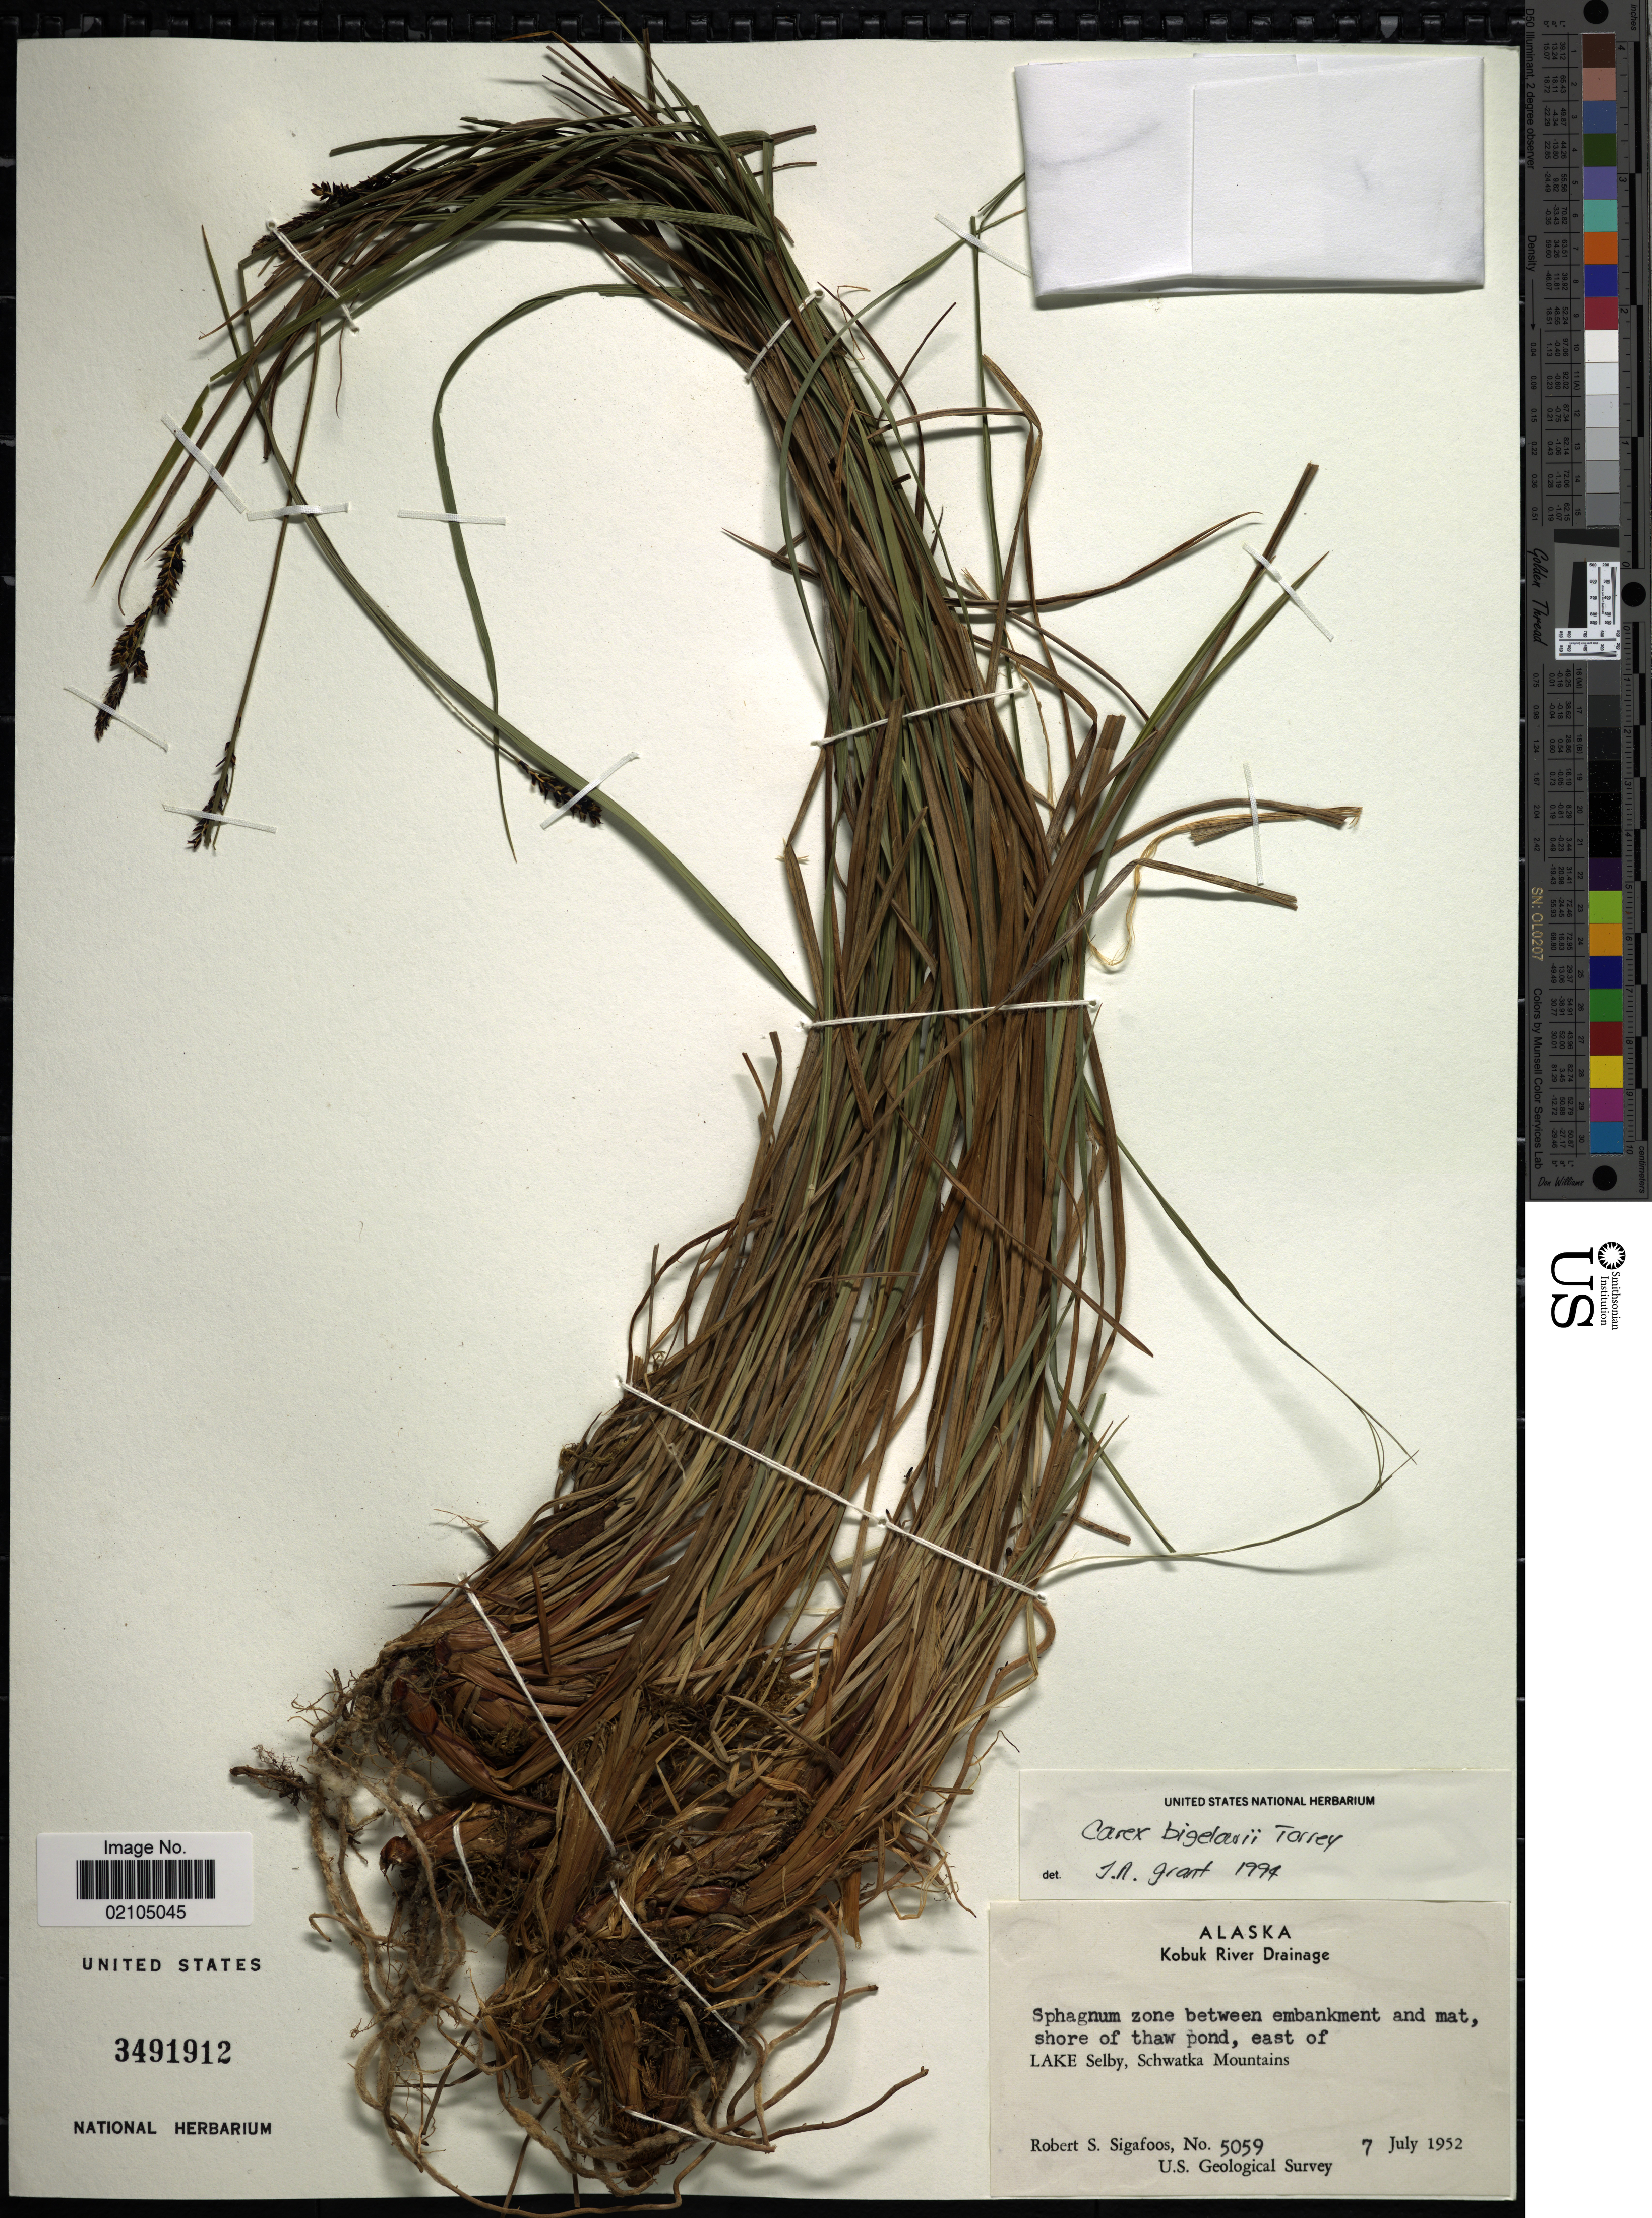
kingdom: Plantae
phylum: Tracheophyta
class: Liliopsida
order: Poales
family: Cyperaceae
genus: Carex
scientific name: Carex bigelowii subsp. lugens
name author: (Holm) T.V. Egorova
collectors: R. Sigafoos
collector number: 5059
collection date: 1952-07-07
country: United States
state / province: Alaska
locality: Kobuk River Drainage. Shore of thaw pond, east of Lake Selby, Schwatka Mountains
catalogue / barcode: US 3491912